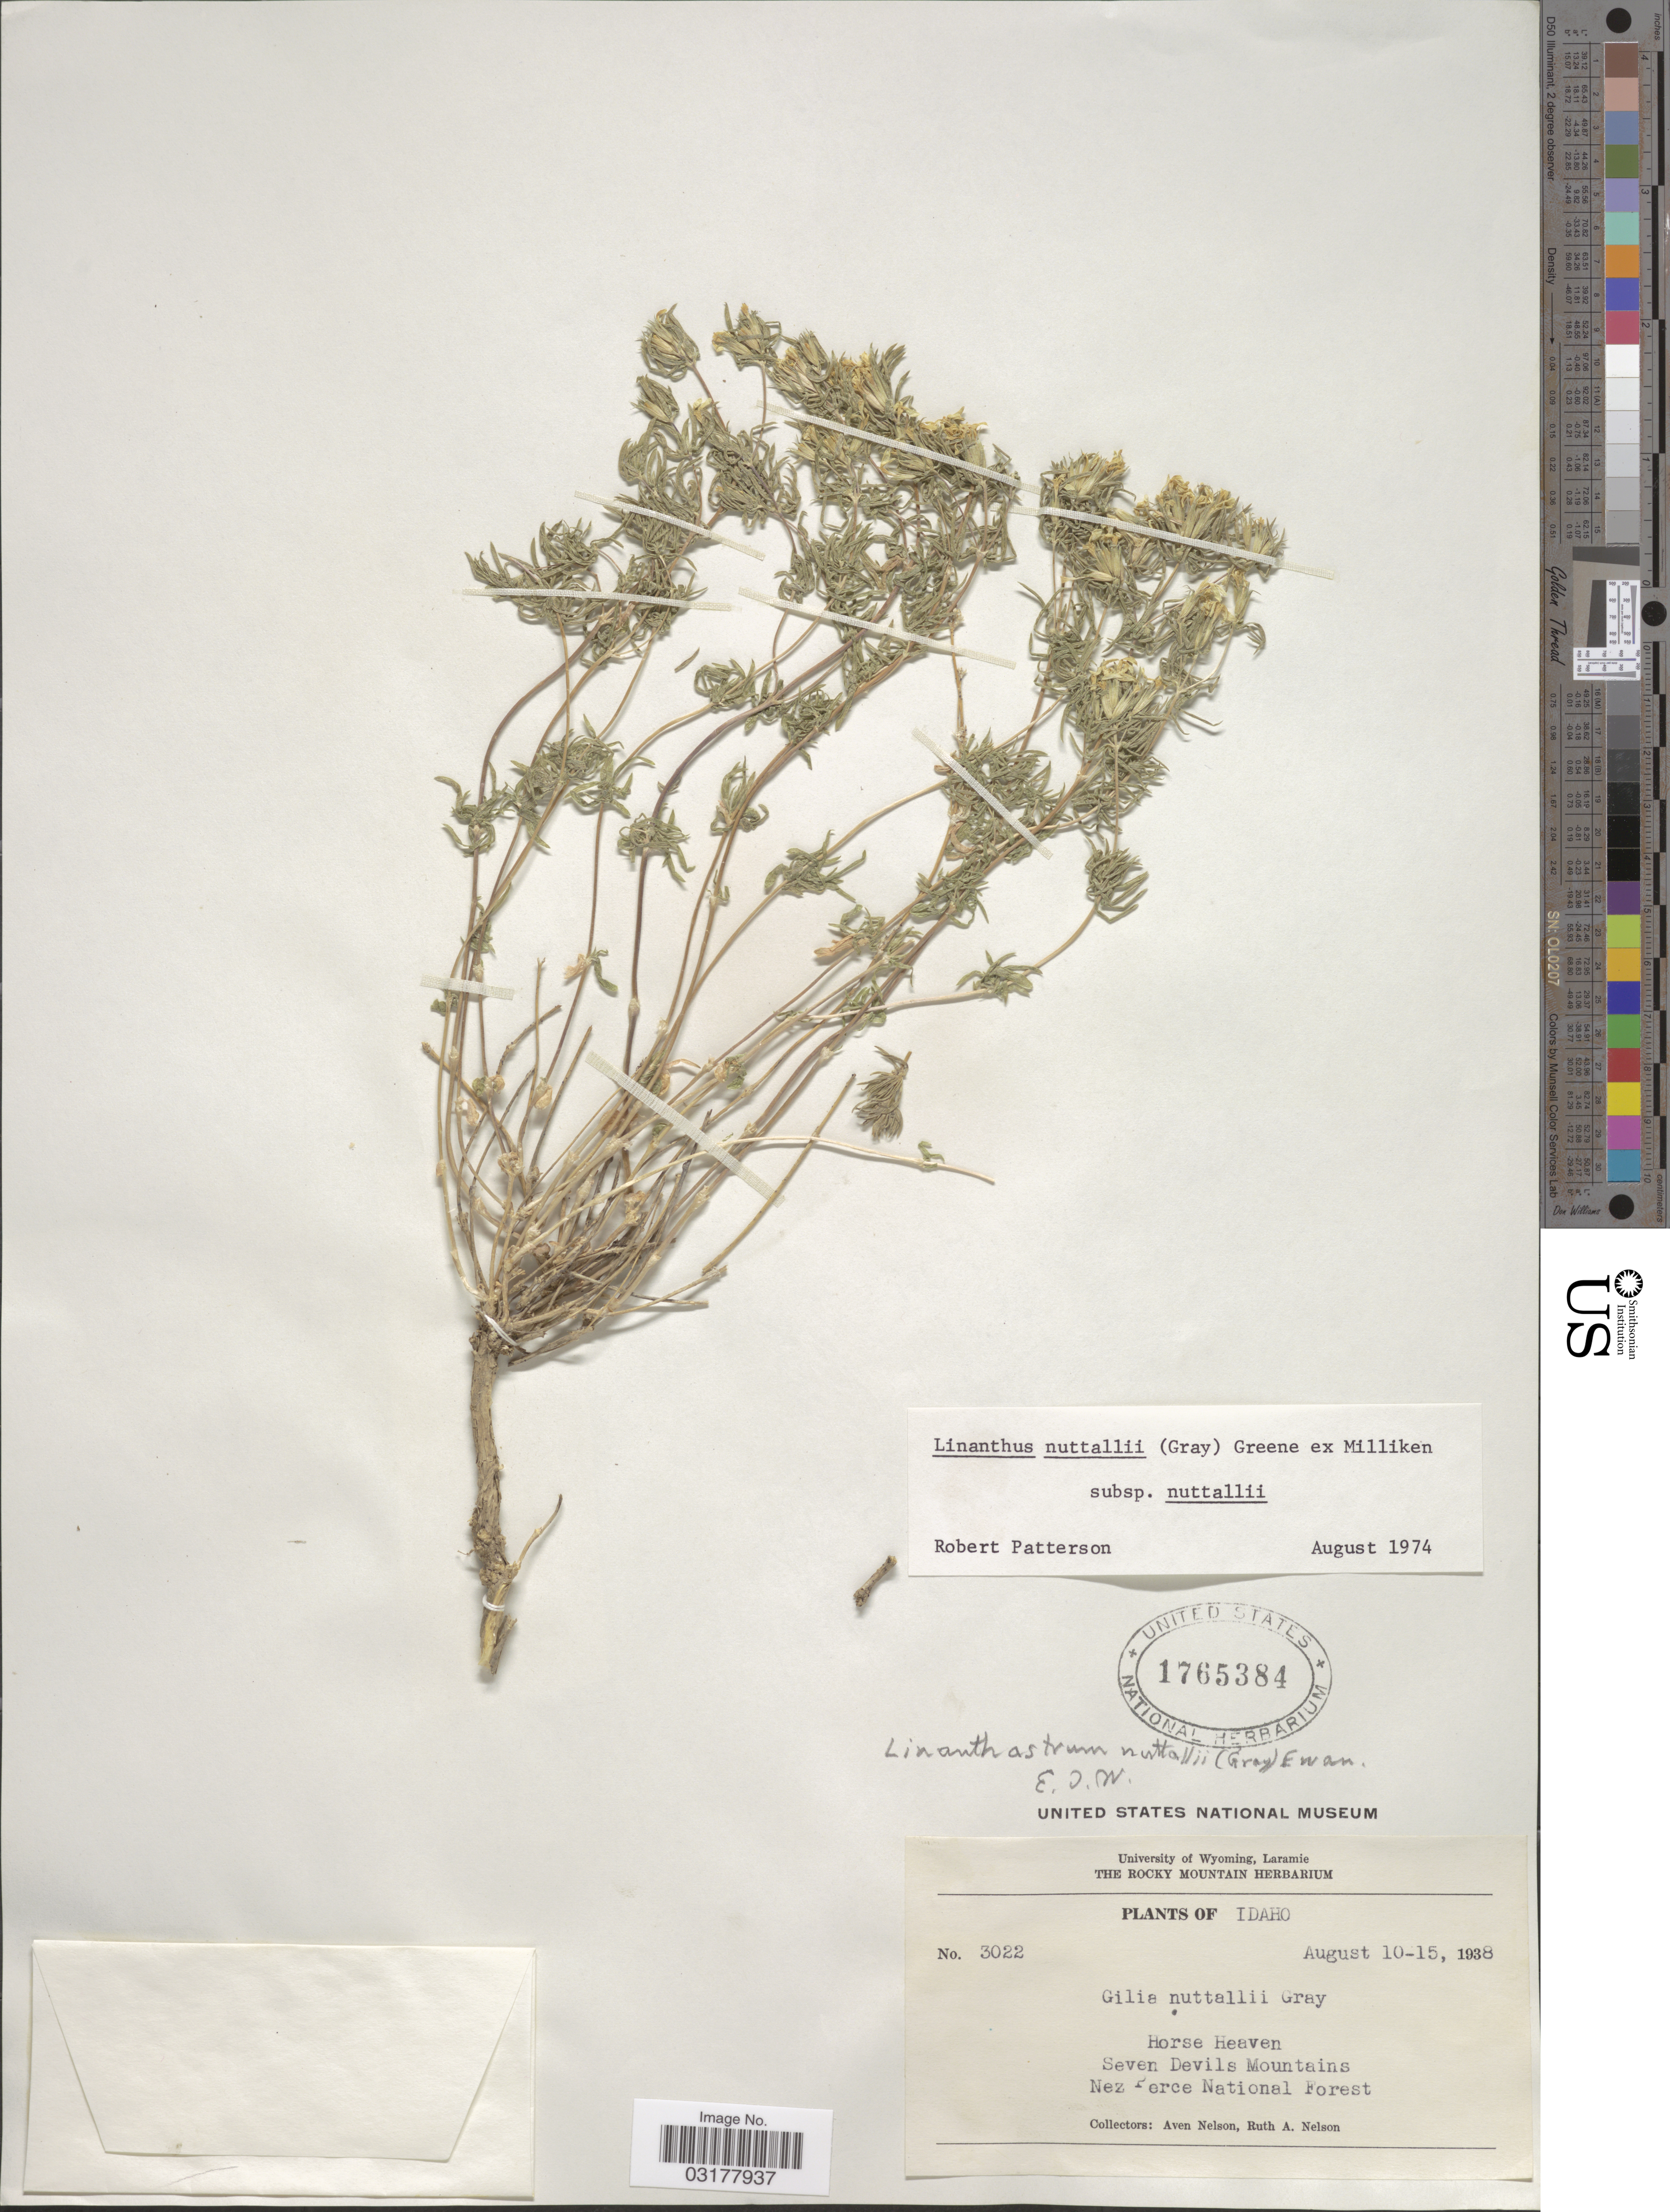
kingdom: Plantae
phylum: Tracheophyta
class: Magnoliopsida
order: Ericales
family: Polemoniaceae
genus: Leptosiphon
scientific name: Leptosiphon nuttallii subsp. nuttallii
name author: (A. Gray) J.M. Porter & L.A. Johnson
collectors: A. Nelson & R. A. Nelson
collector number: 3022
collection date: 1938-08-10/1938-08-15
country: United States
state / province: Idaho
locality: Horse Heaven, Seven Devils Mountains, Nez Perce National Forest.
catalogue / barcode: US 1765384